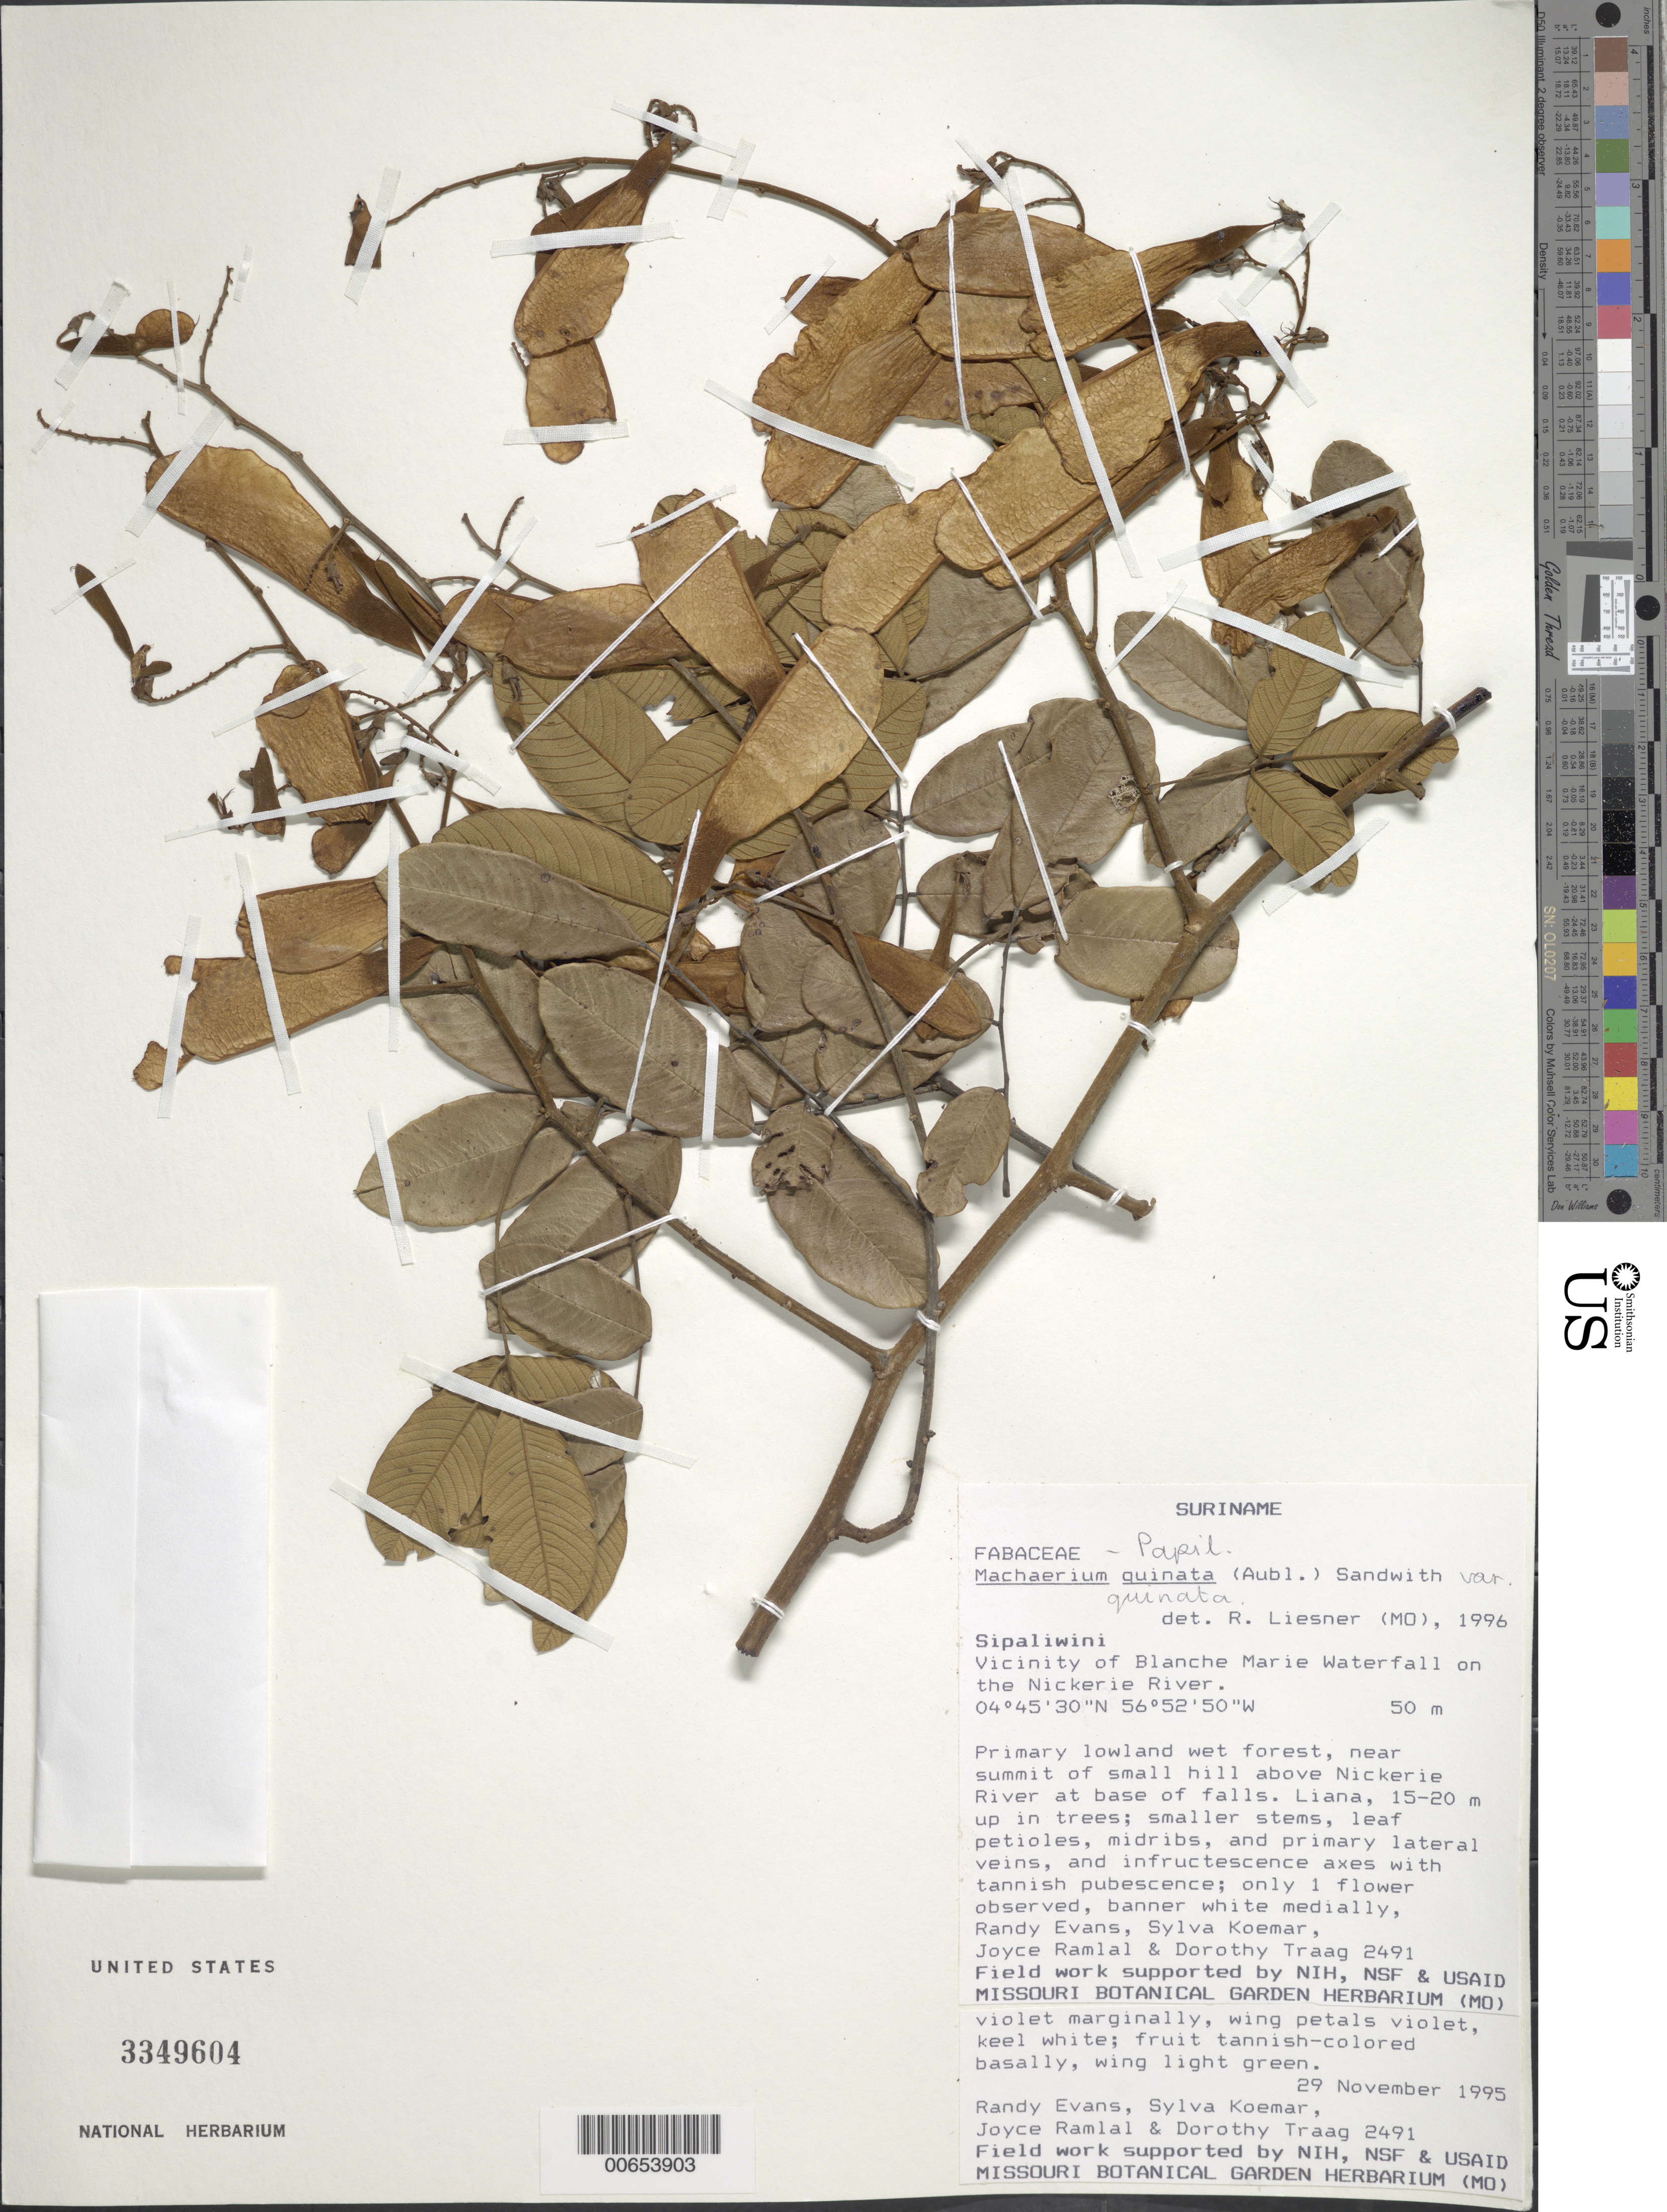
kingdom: Plantae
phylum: Tracheophyta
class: Magnoliopsida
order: Fabales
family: Fabaceae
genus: Machaerium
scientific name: Machaerium quinatum var. quinatum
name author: (Aubl.) Sandwith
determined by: Liesner, R. L.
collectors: R. Evans, S. Koemar, J. Ramlal & D. Traag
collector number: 2491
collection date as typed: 29-Nov-95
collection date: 1995-11-29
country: Suriname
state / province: Sipaliwini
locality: Blanche Marie Waterfall, vic., on Nickerie R.; near summit of small hill above Nickerie River at base of falls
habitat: Primary lowland wet forest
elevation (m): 50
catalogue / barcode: US 3349604